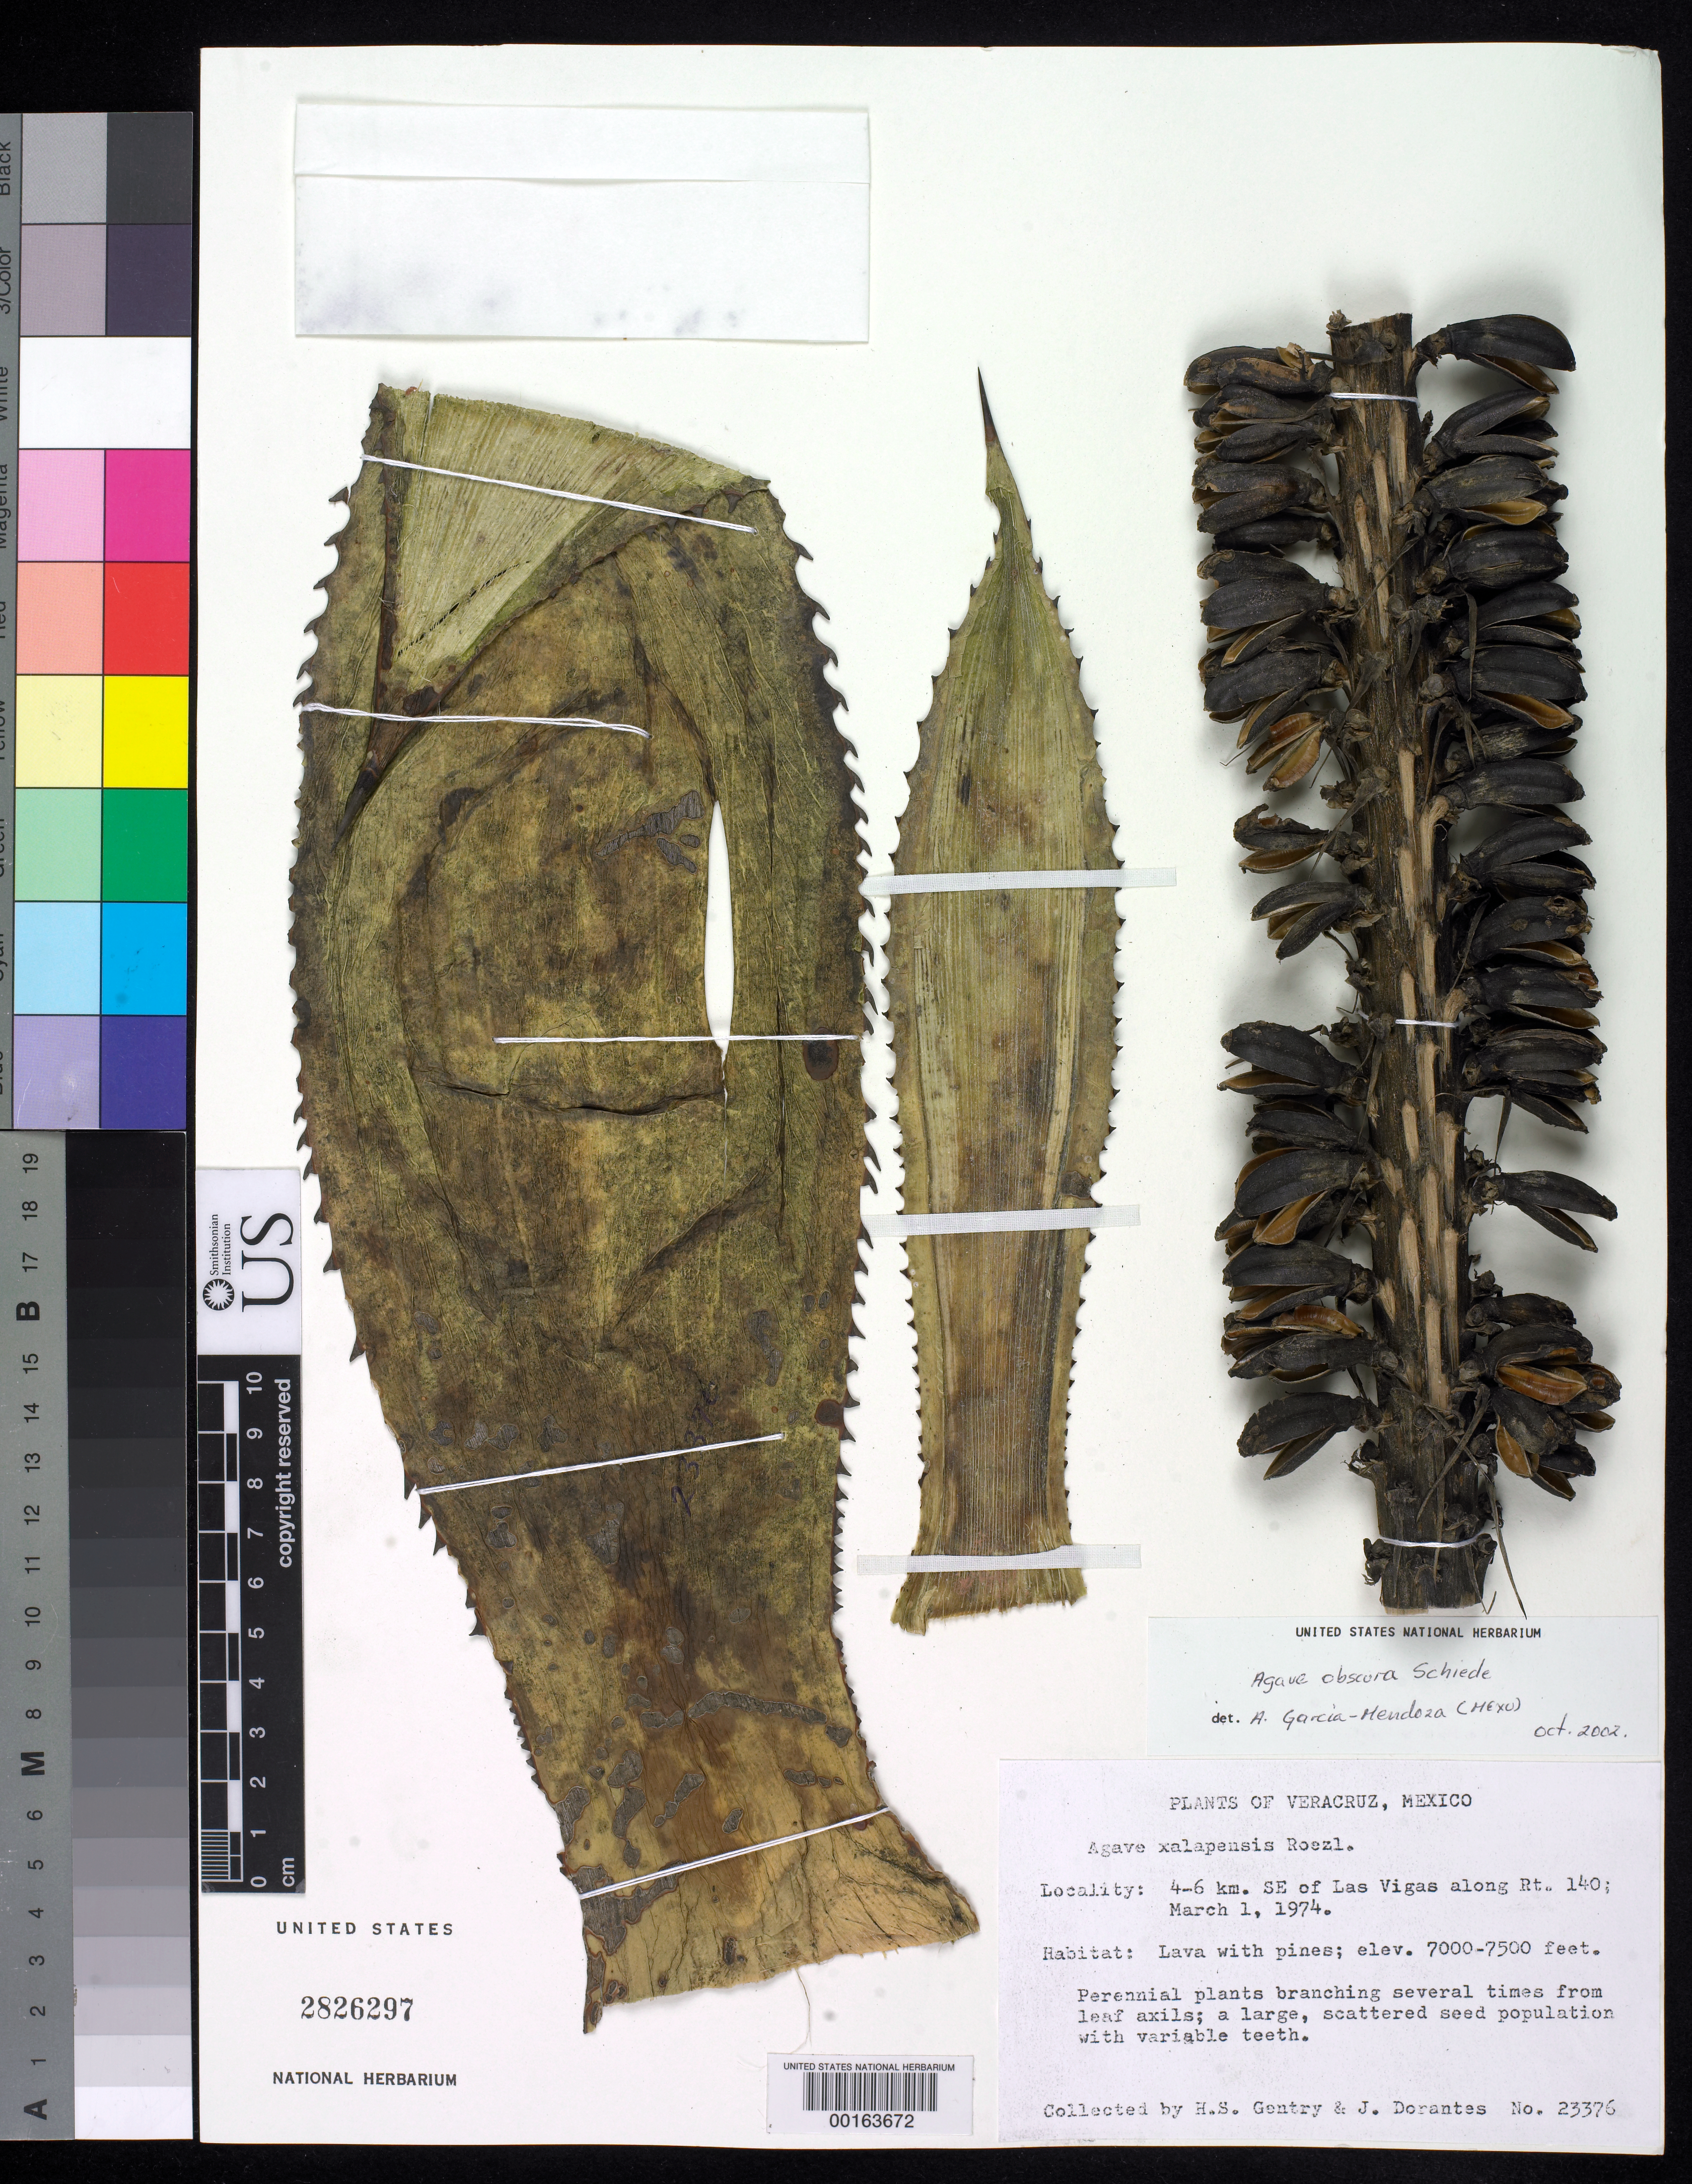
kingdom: Plantae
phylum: Tracheophyta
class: Liliopsida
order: Asparagales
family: Asparagaceae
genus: Agave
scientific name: Agave obscura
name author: Schiede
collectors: H. S. Gentry & J. Dorantes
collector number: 23376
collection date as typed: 01 Mar 1974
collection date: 1974-03-01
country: Mexico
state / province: Veracruz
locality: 4-6 km SE of Las Vigas along rt 140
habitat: Lava with pines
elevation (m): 2134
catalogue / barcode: US 2826297